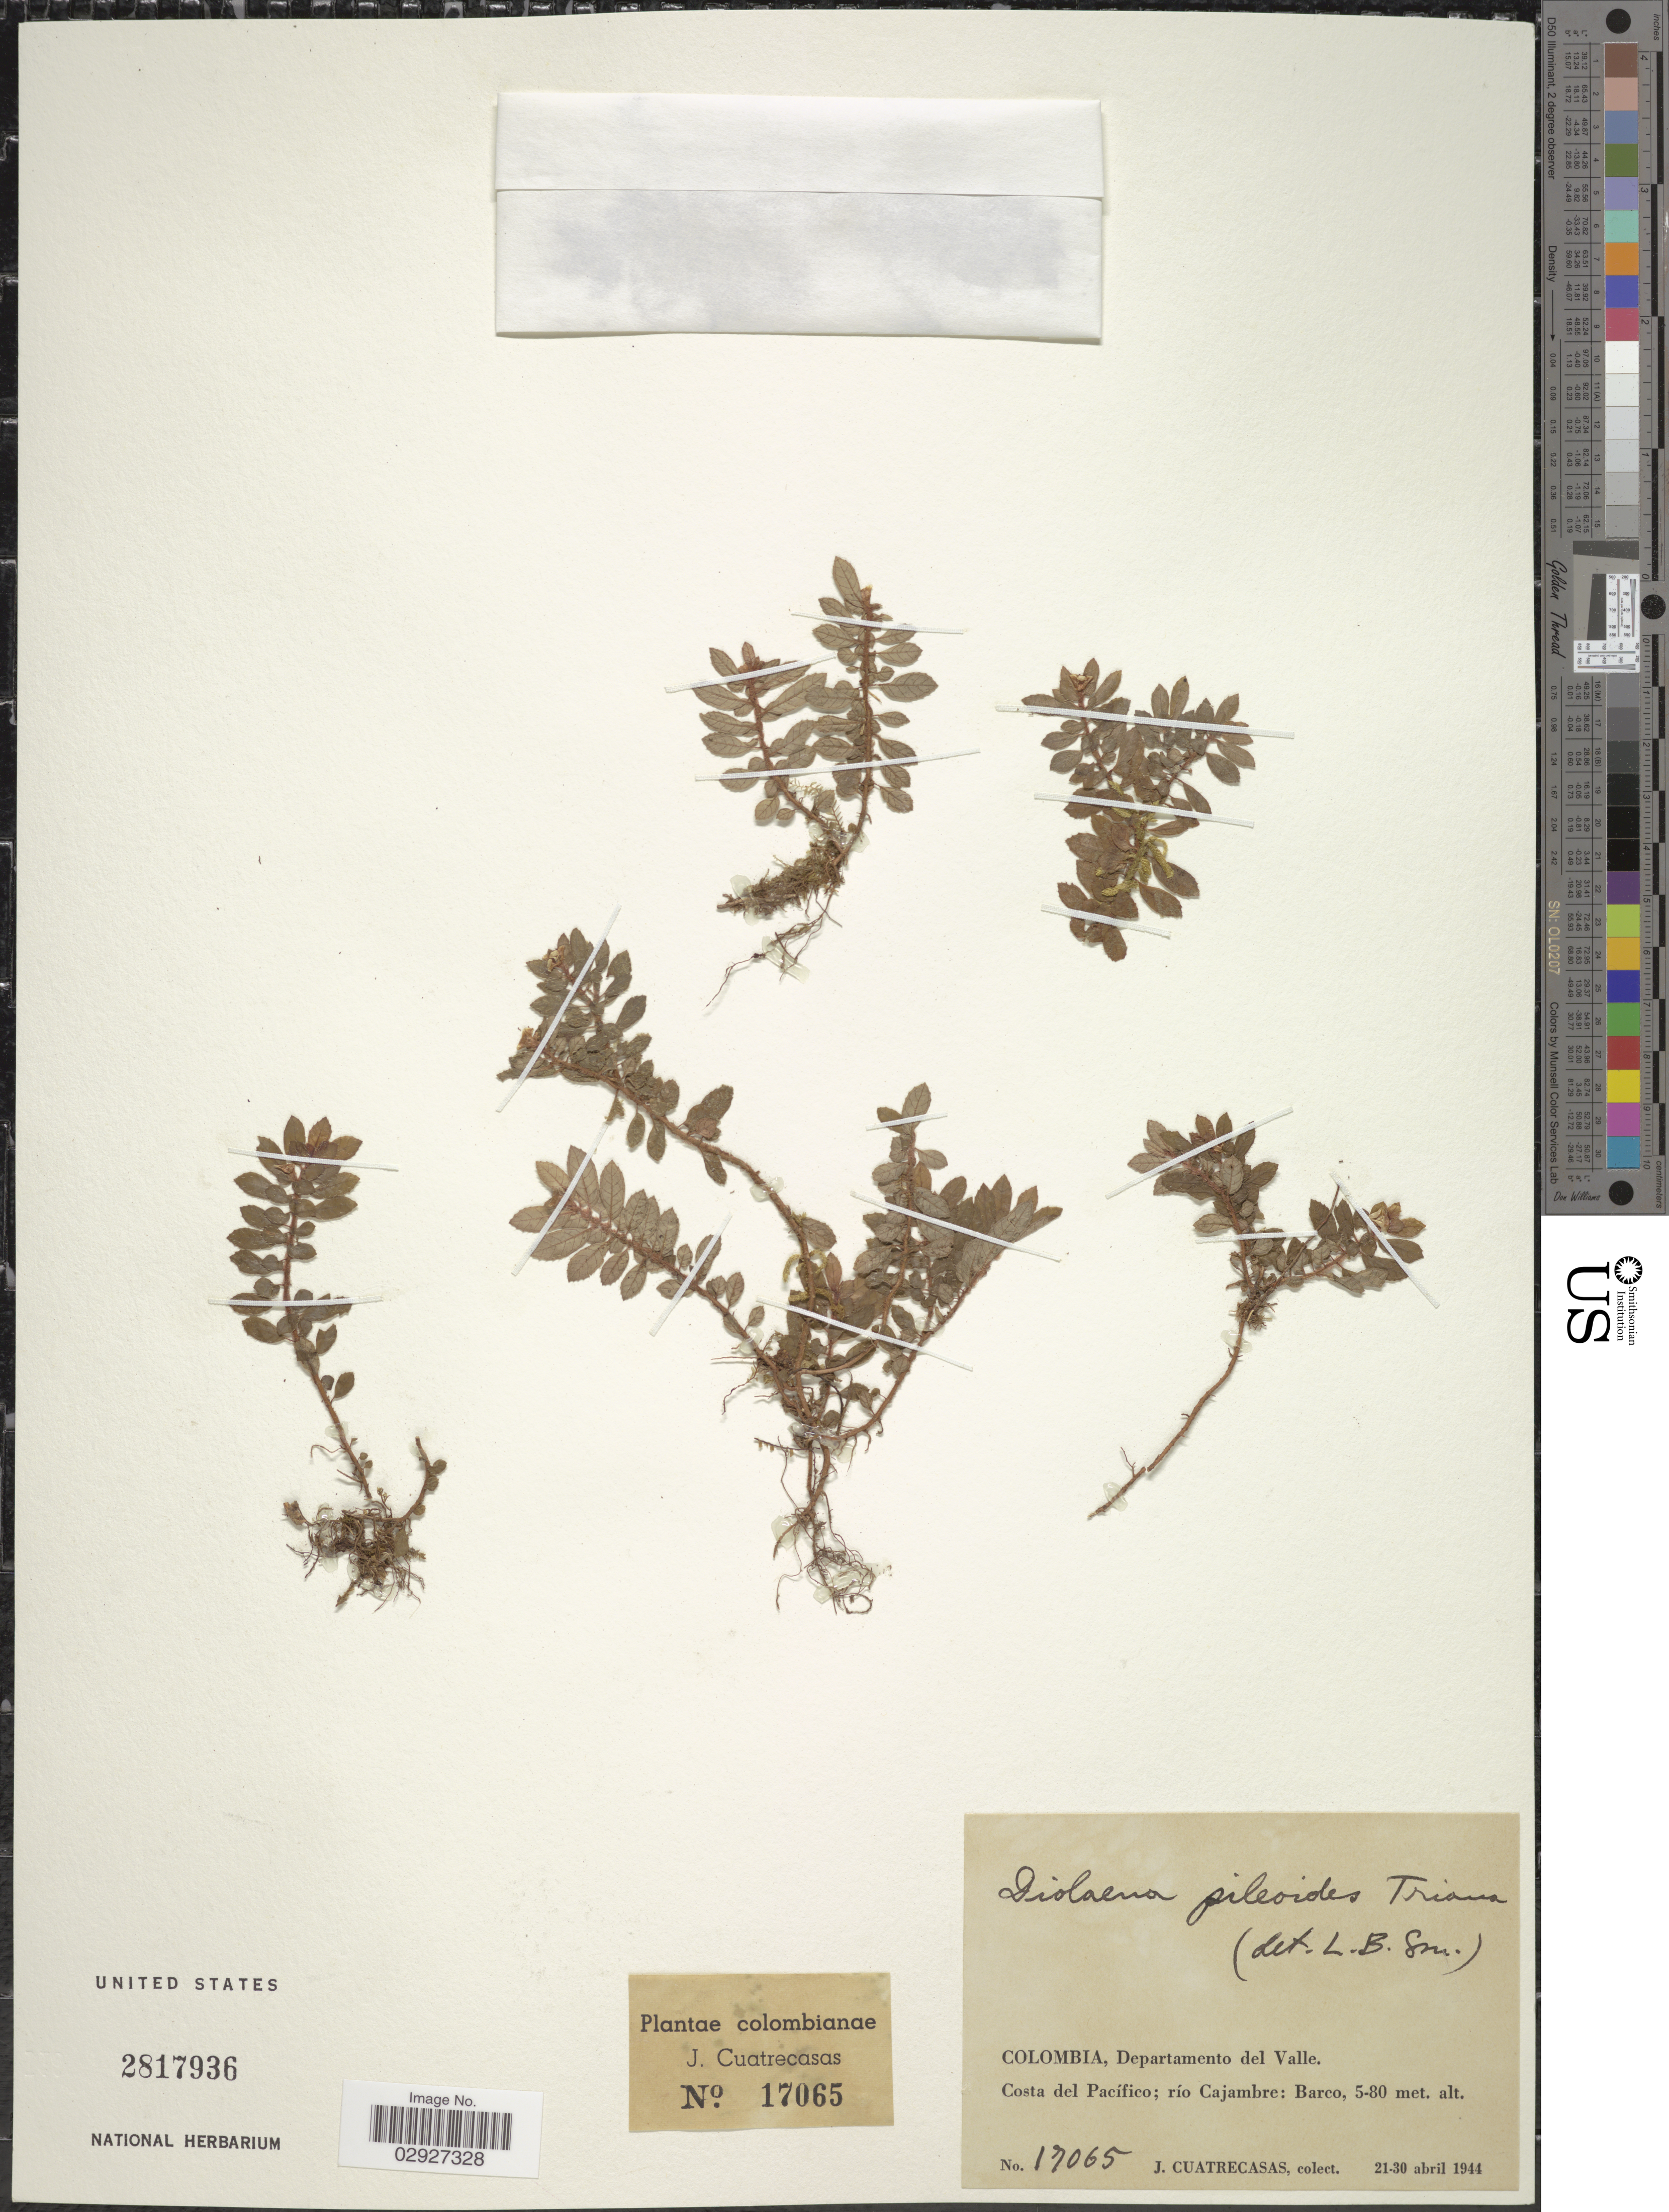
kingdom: Plantae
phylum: Tracheophyta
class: Magnoliopsida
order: Myrtales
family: Melastomataceae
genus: Triolena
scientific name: Triolena pileoides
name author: (Triana) Wurdack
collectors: J. Cuatrecasas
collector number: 17065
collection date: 1944-04-21/1944-04-30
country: Colombia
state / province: Valle del Cauca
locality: Departamento del Valle, Costa del Pacífico; río Cajambre: Barco.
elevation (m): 5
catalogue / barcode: US 2817936